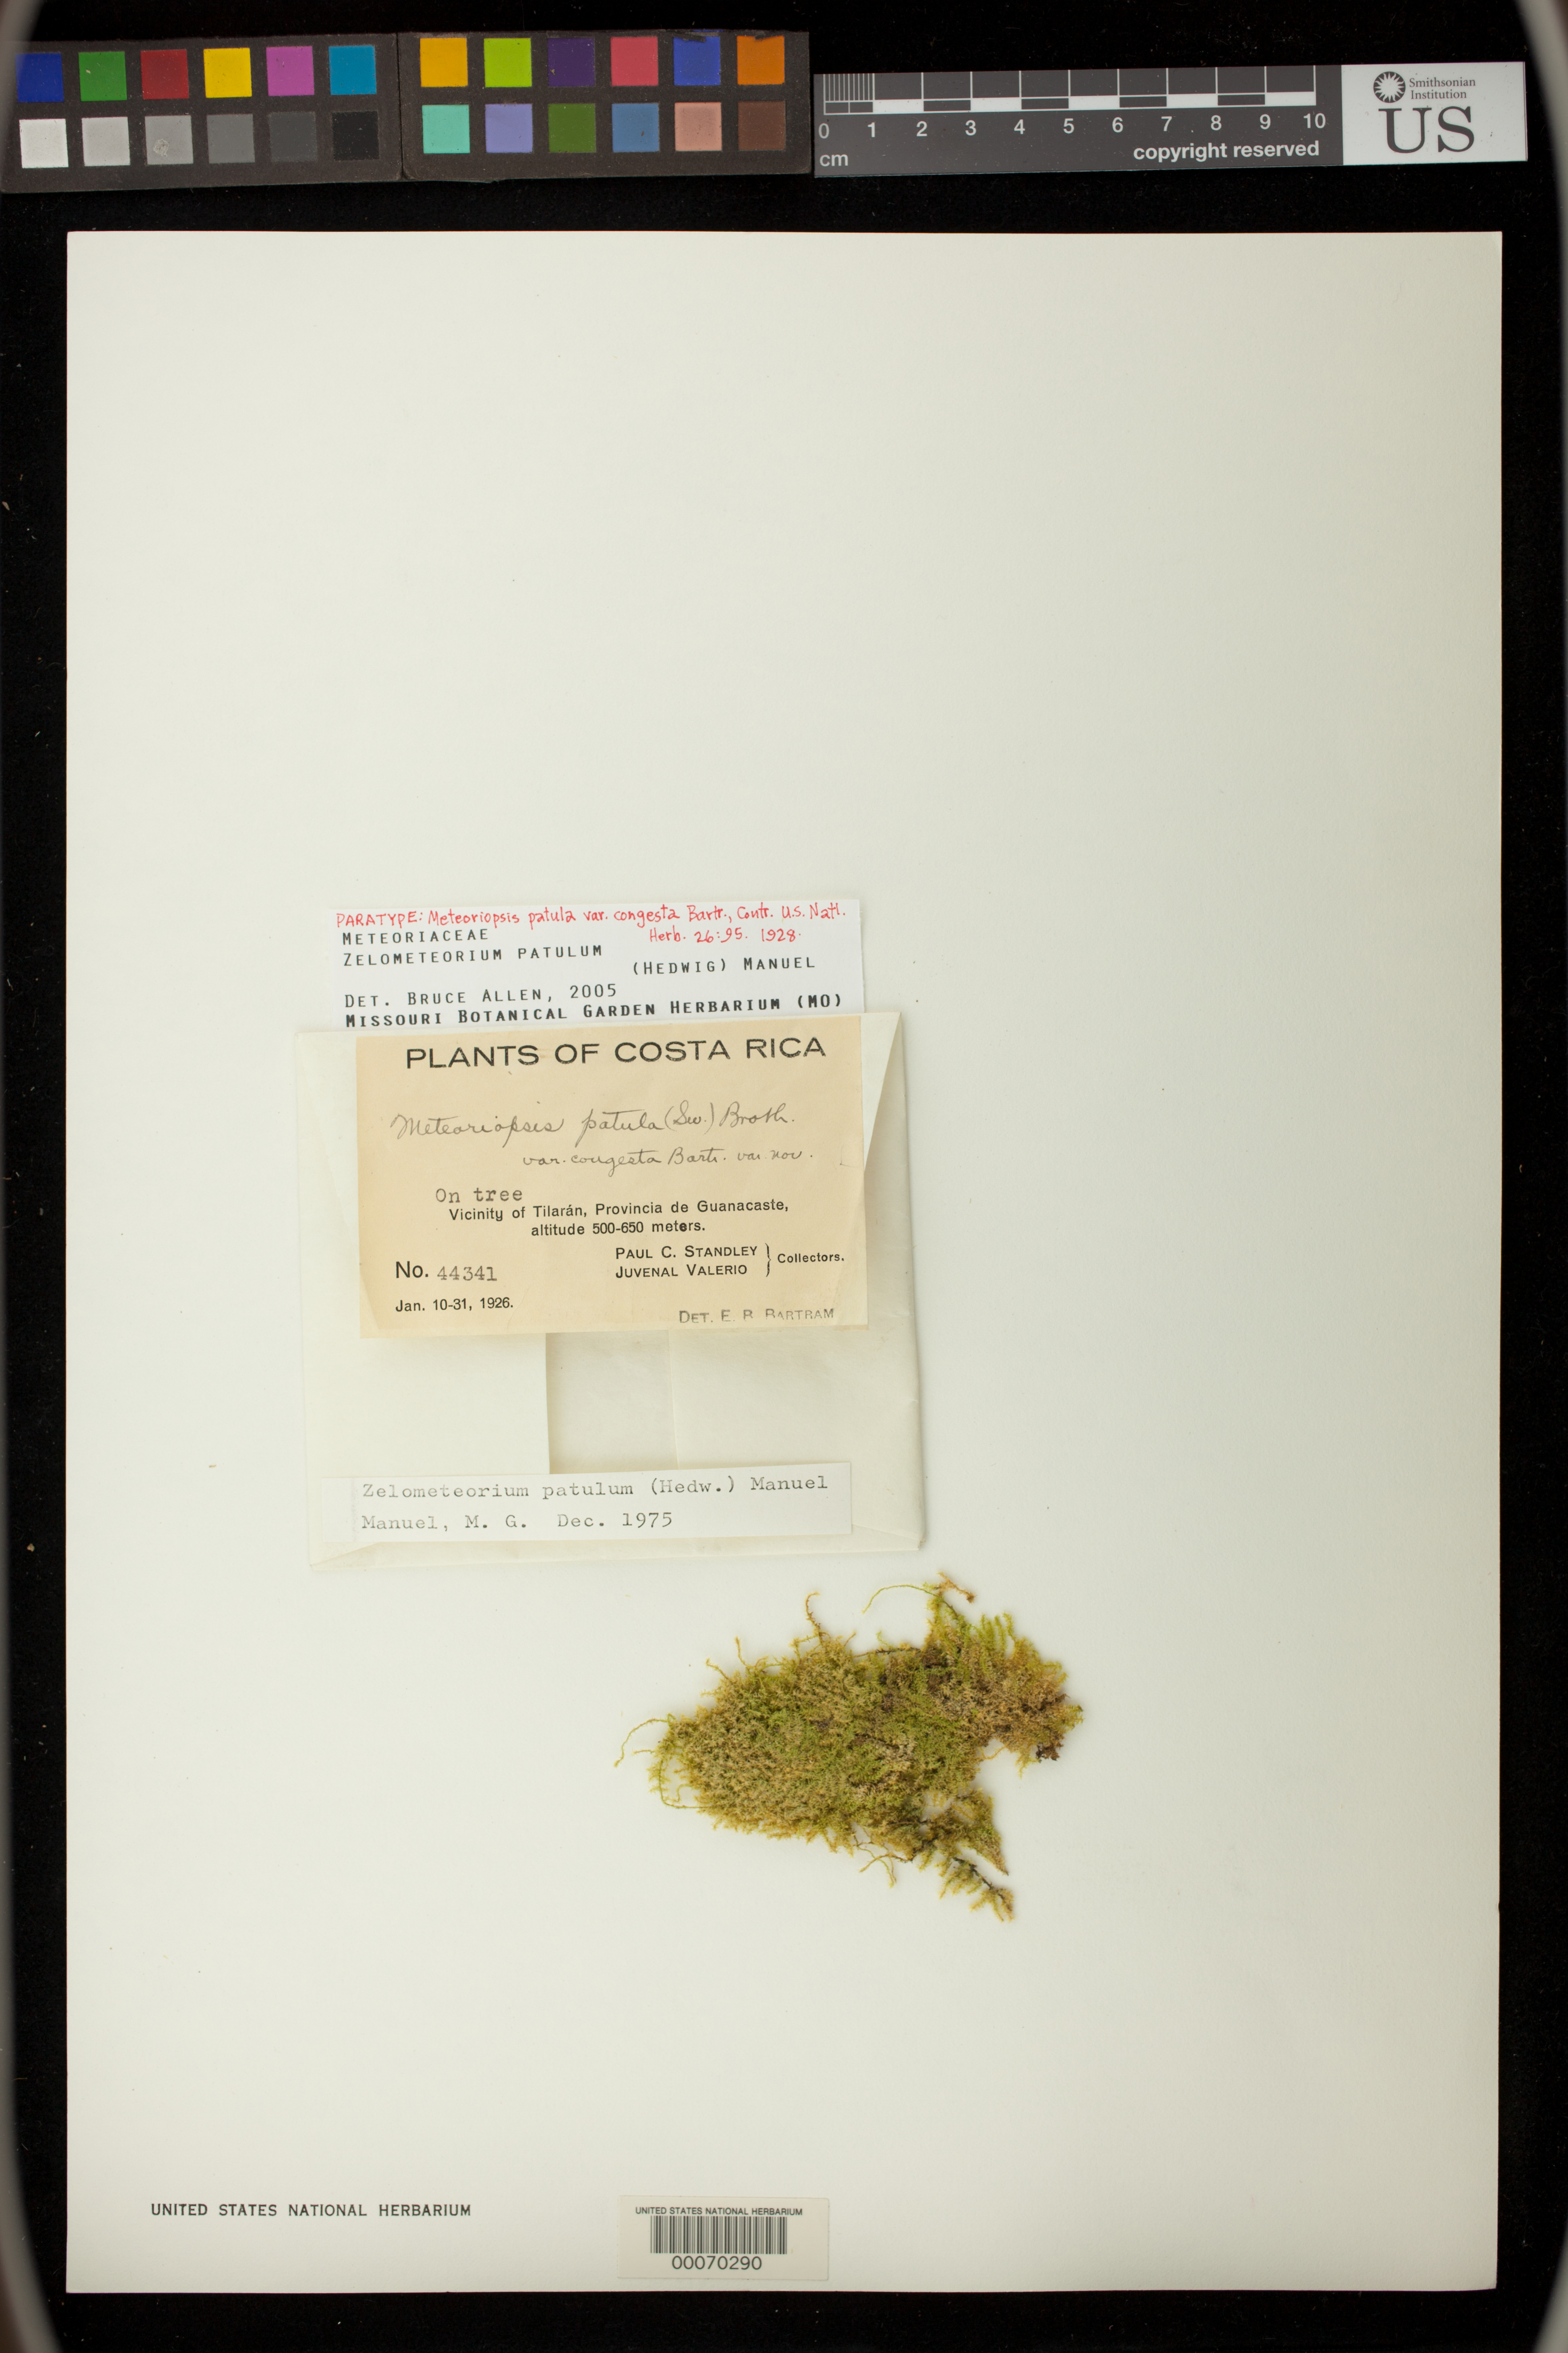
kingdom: Plantae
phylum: Bryophyta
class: Bryopsida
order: Hypnales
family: Meteoriaceae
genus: Meteoriopsis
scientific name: Meteoriopsis patula var. congesta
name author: Broth.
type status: Paratype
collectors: P. C. Standley & J. Valerio R.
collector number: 44341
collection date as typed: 10 Jan 1926 to 31 Jan 1926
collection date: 1926-01-10/1926-01-31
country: Costa Rica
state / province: Guanacaste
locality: Tilaran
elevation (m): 500